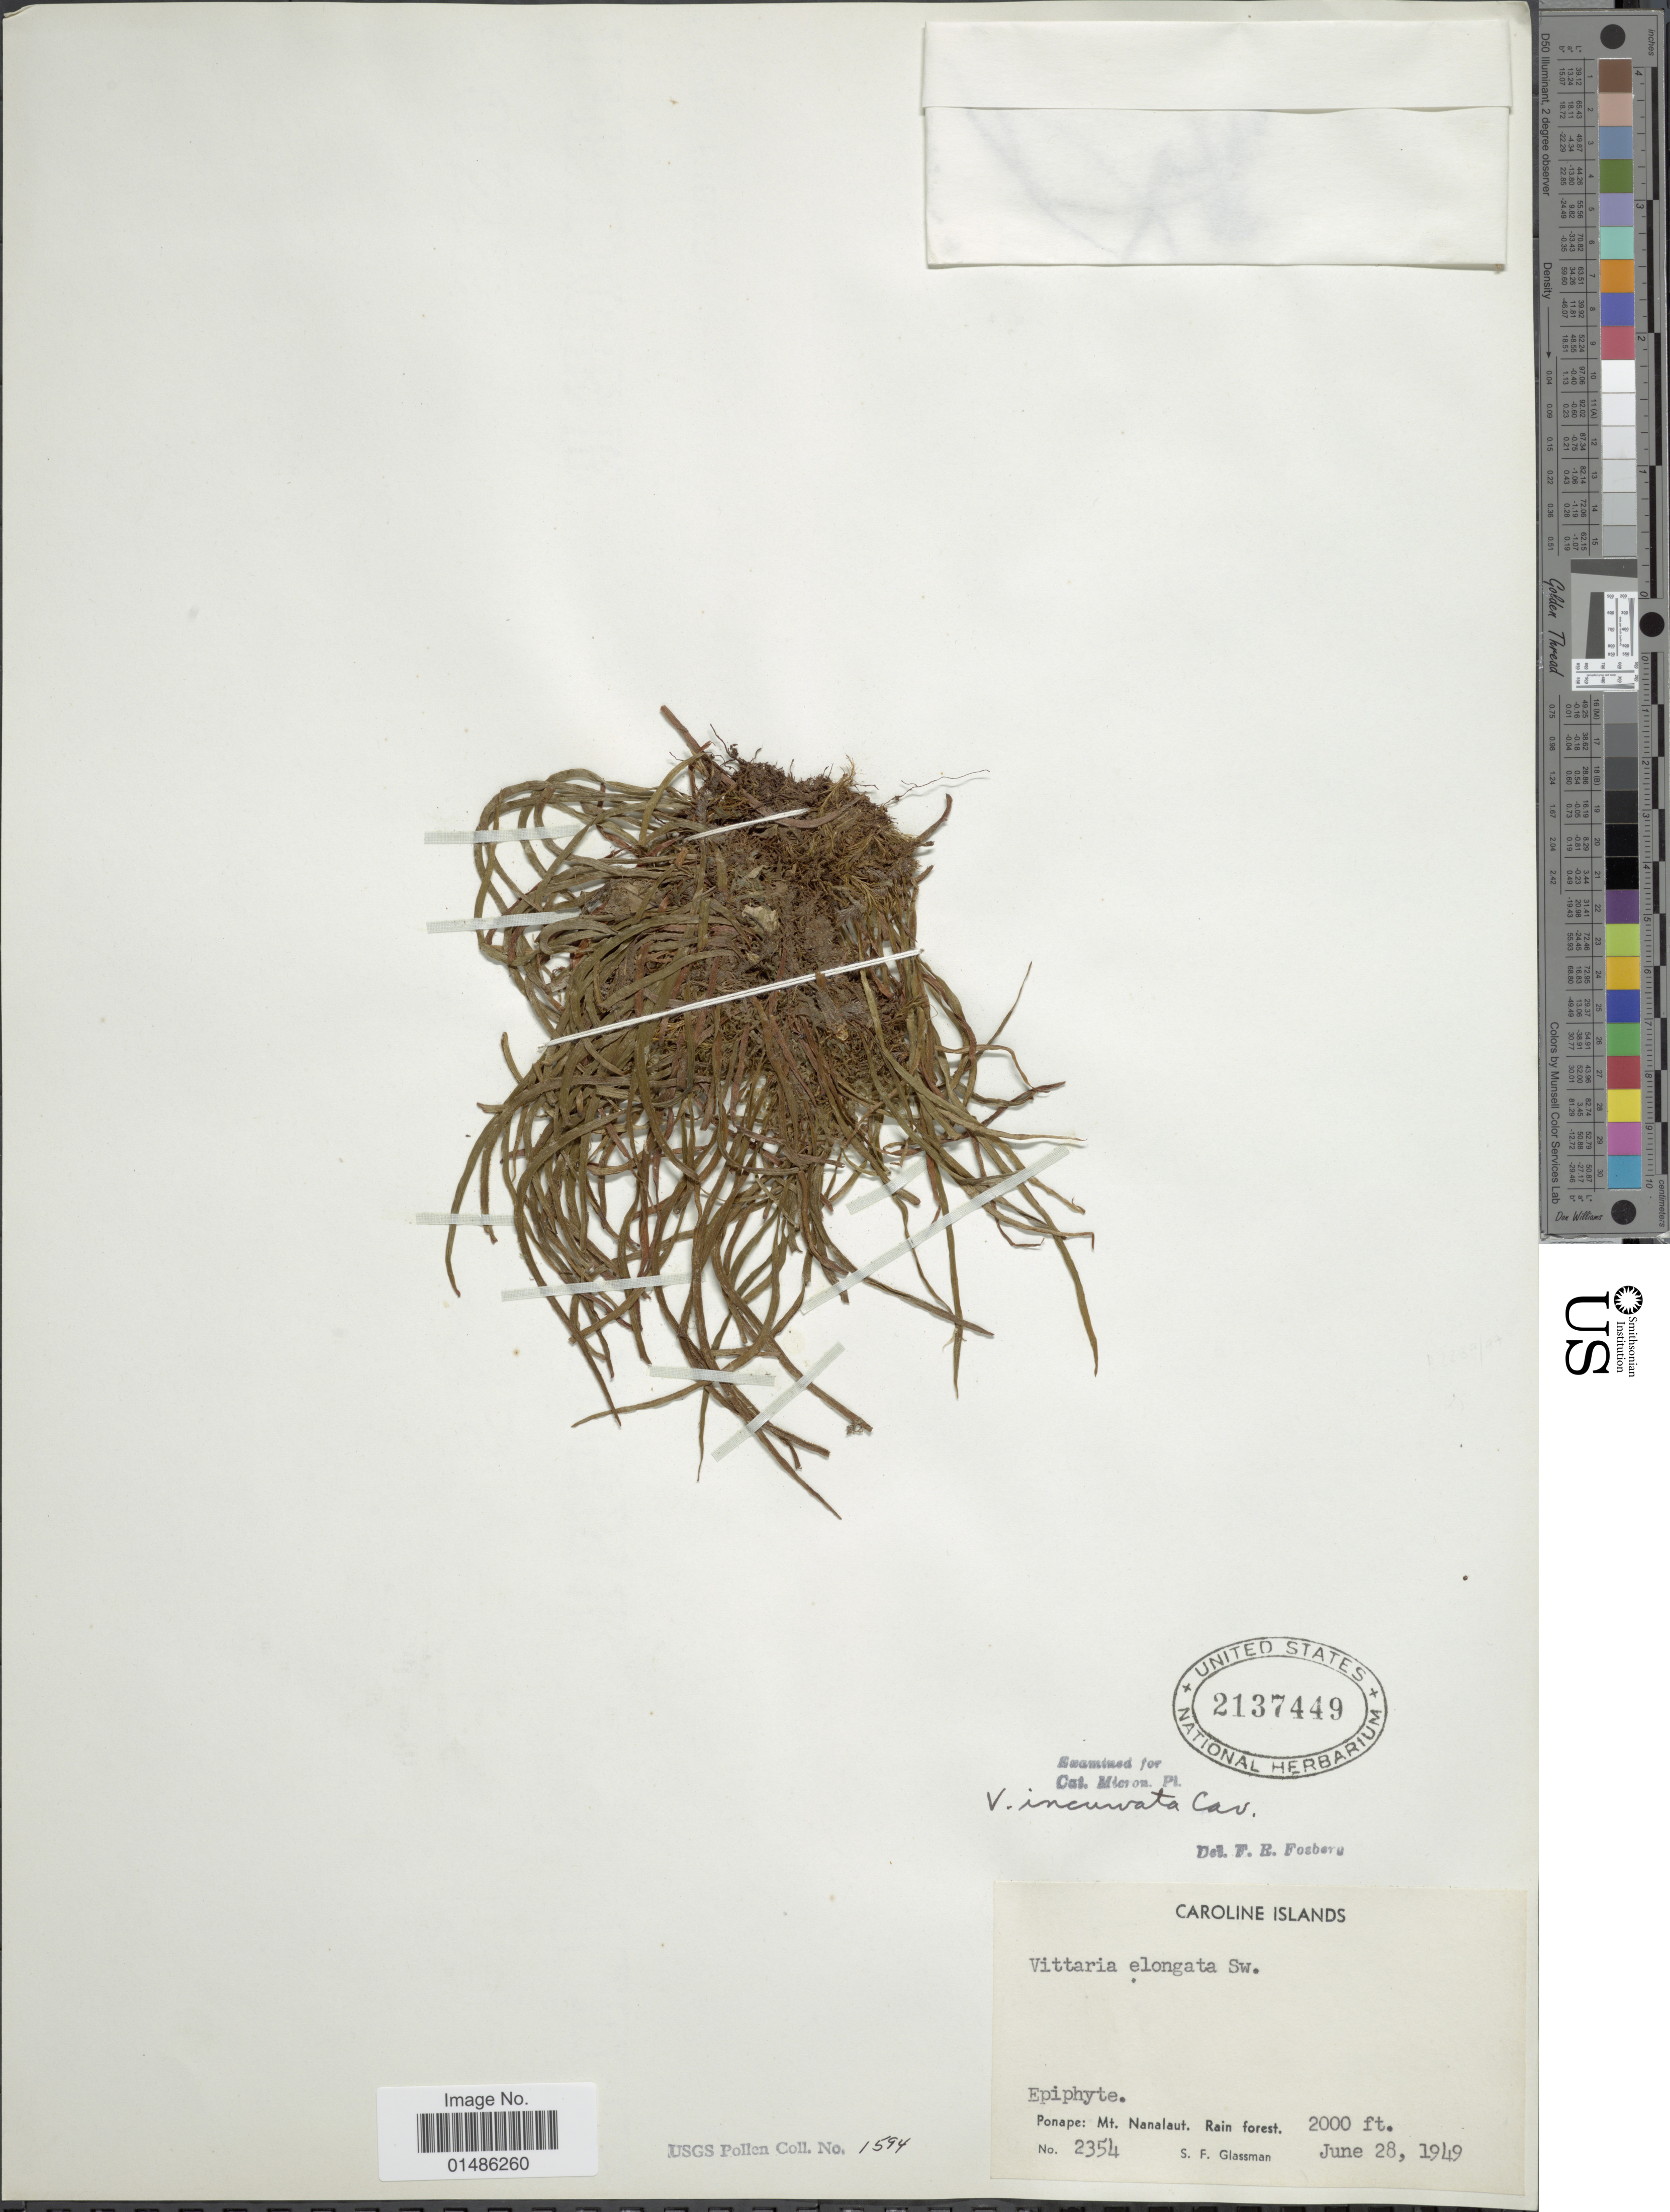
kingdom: Plantae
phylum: Tracheophyta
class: Polypodiopsida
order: Polypodiales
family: Pteridaceae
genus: Haplopteris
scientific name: Haplopteris ensiformis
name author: (Sw.) E.H. Crane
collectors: S. F. Glassman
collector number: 2354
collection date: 1949-06-28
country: Micronesia, Federated States of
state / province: Pohnpei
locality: Caroline Islands. Ponape: Mt. Nanalaut. Rain forest.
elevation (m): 610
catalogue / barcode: US 2137449